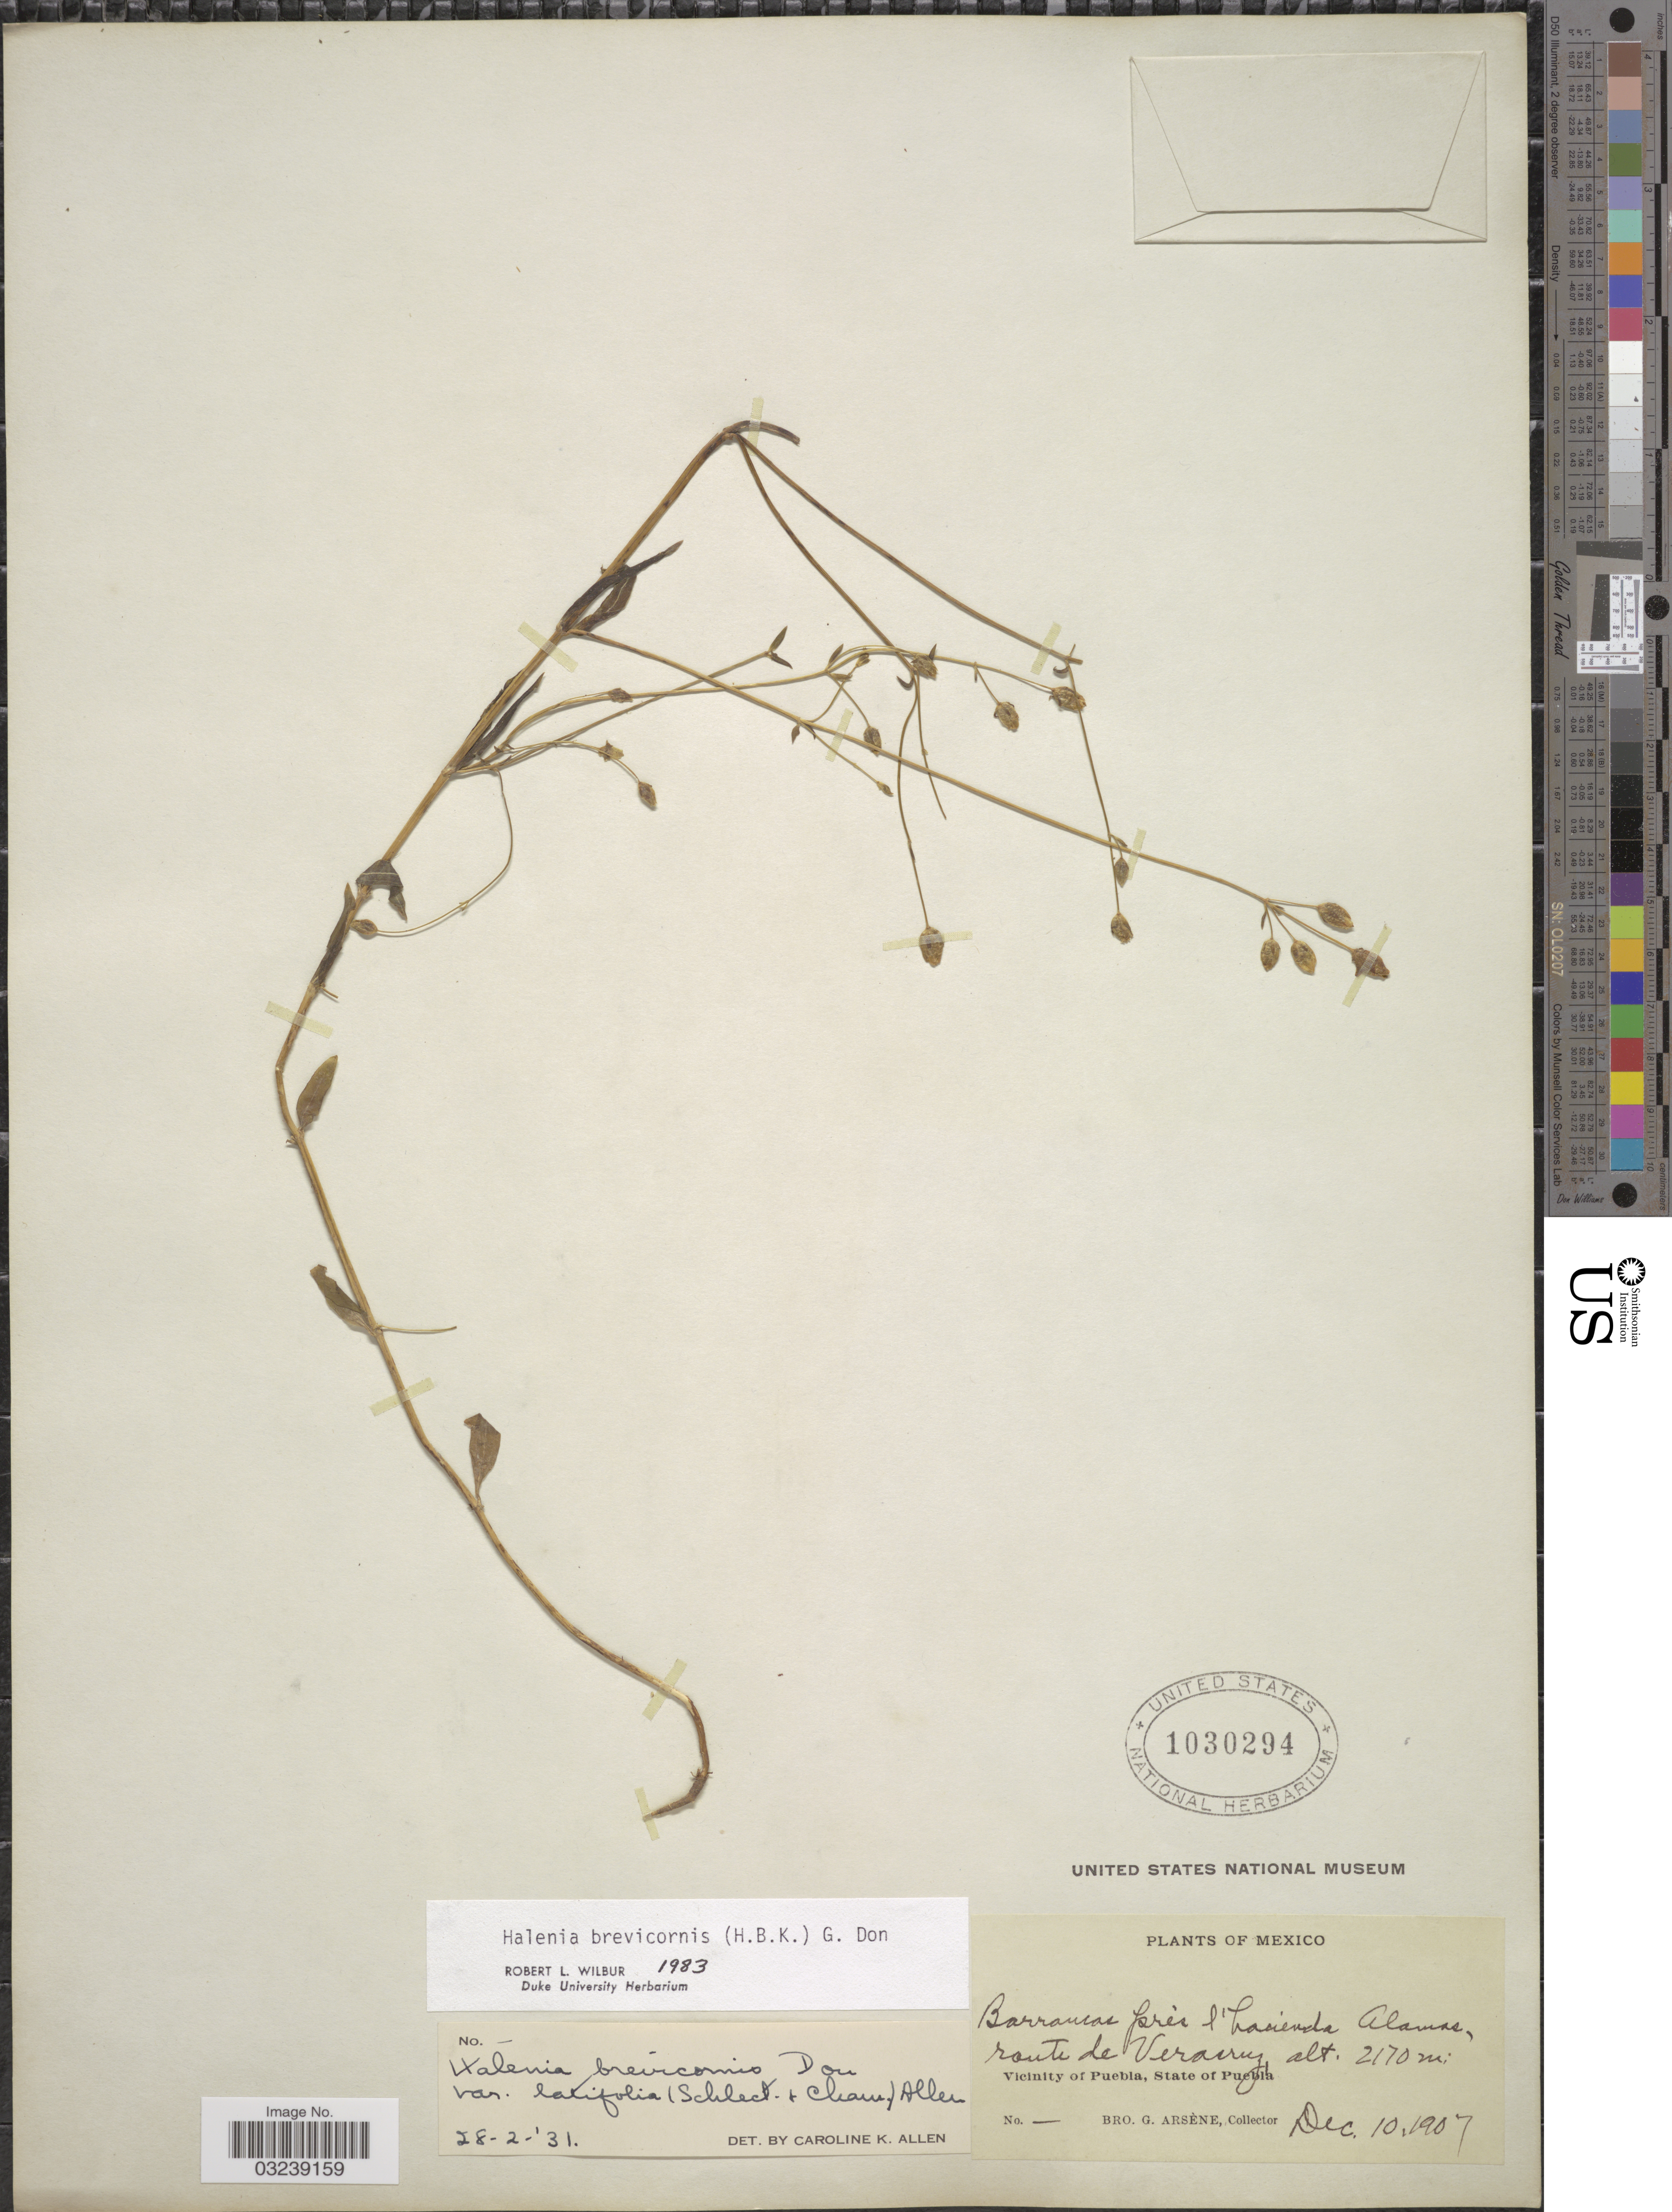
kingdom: Plantae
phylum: Tracheophyta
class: Magnoliopsida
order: Gentianales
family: Gentianaceae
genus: Halenia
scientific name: Halenia brevicornis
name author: (Kunth) G. Don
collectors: Bro. G. Arsène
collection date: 1907-12-10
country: Mexico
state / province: Puebla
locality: Barrancas près l'hacienda Alamas, route de Veracruz. Vicinity of Puebla.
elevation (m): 2170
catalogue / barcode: US 1030294